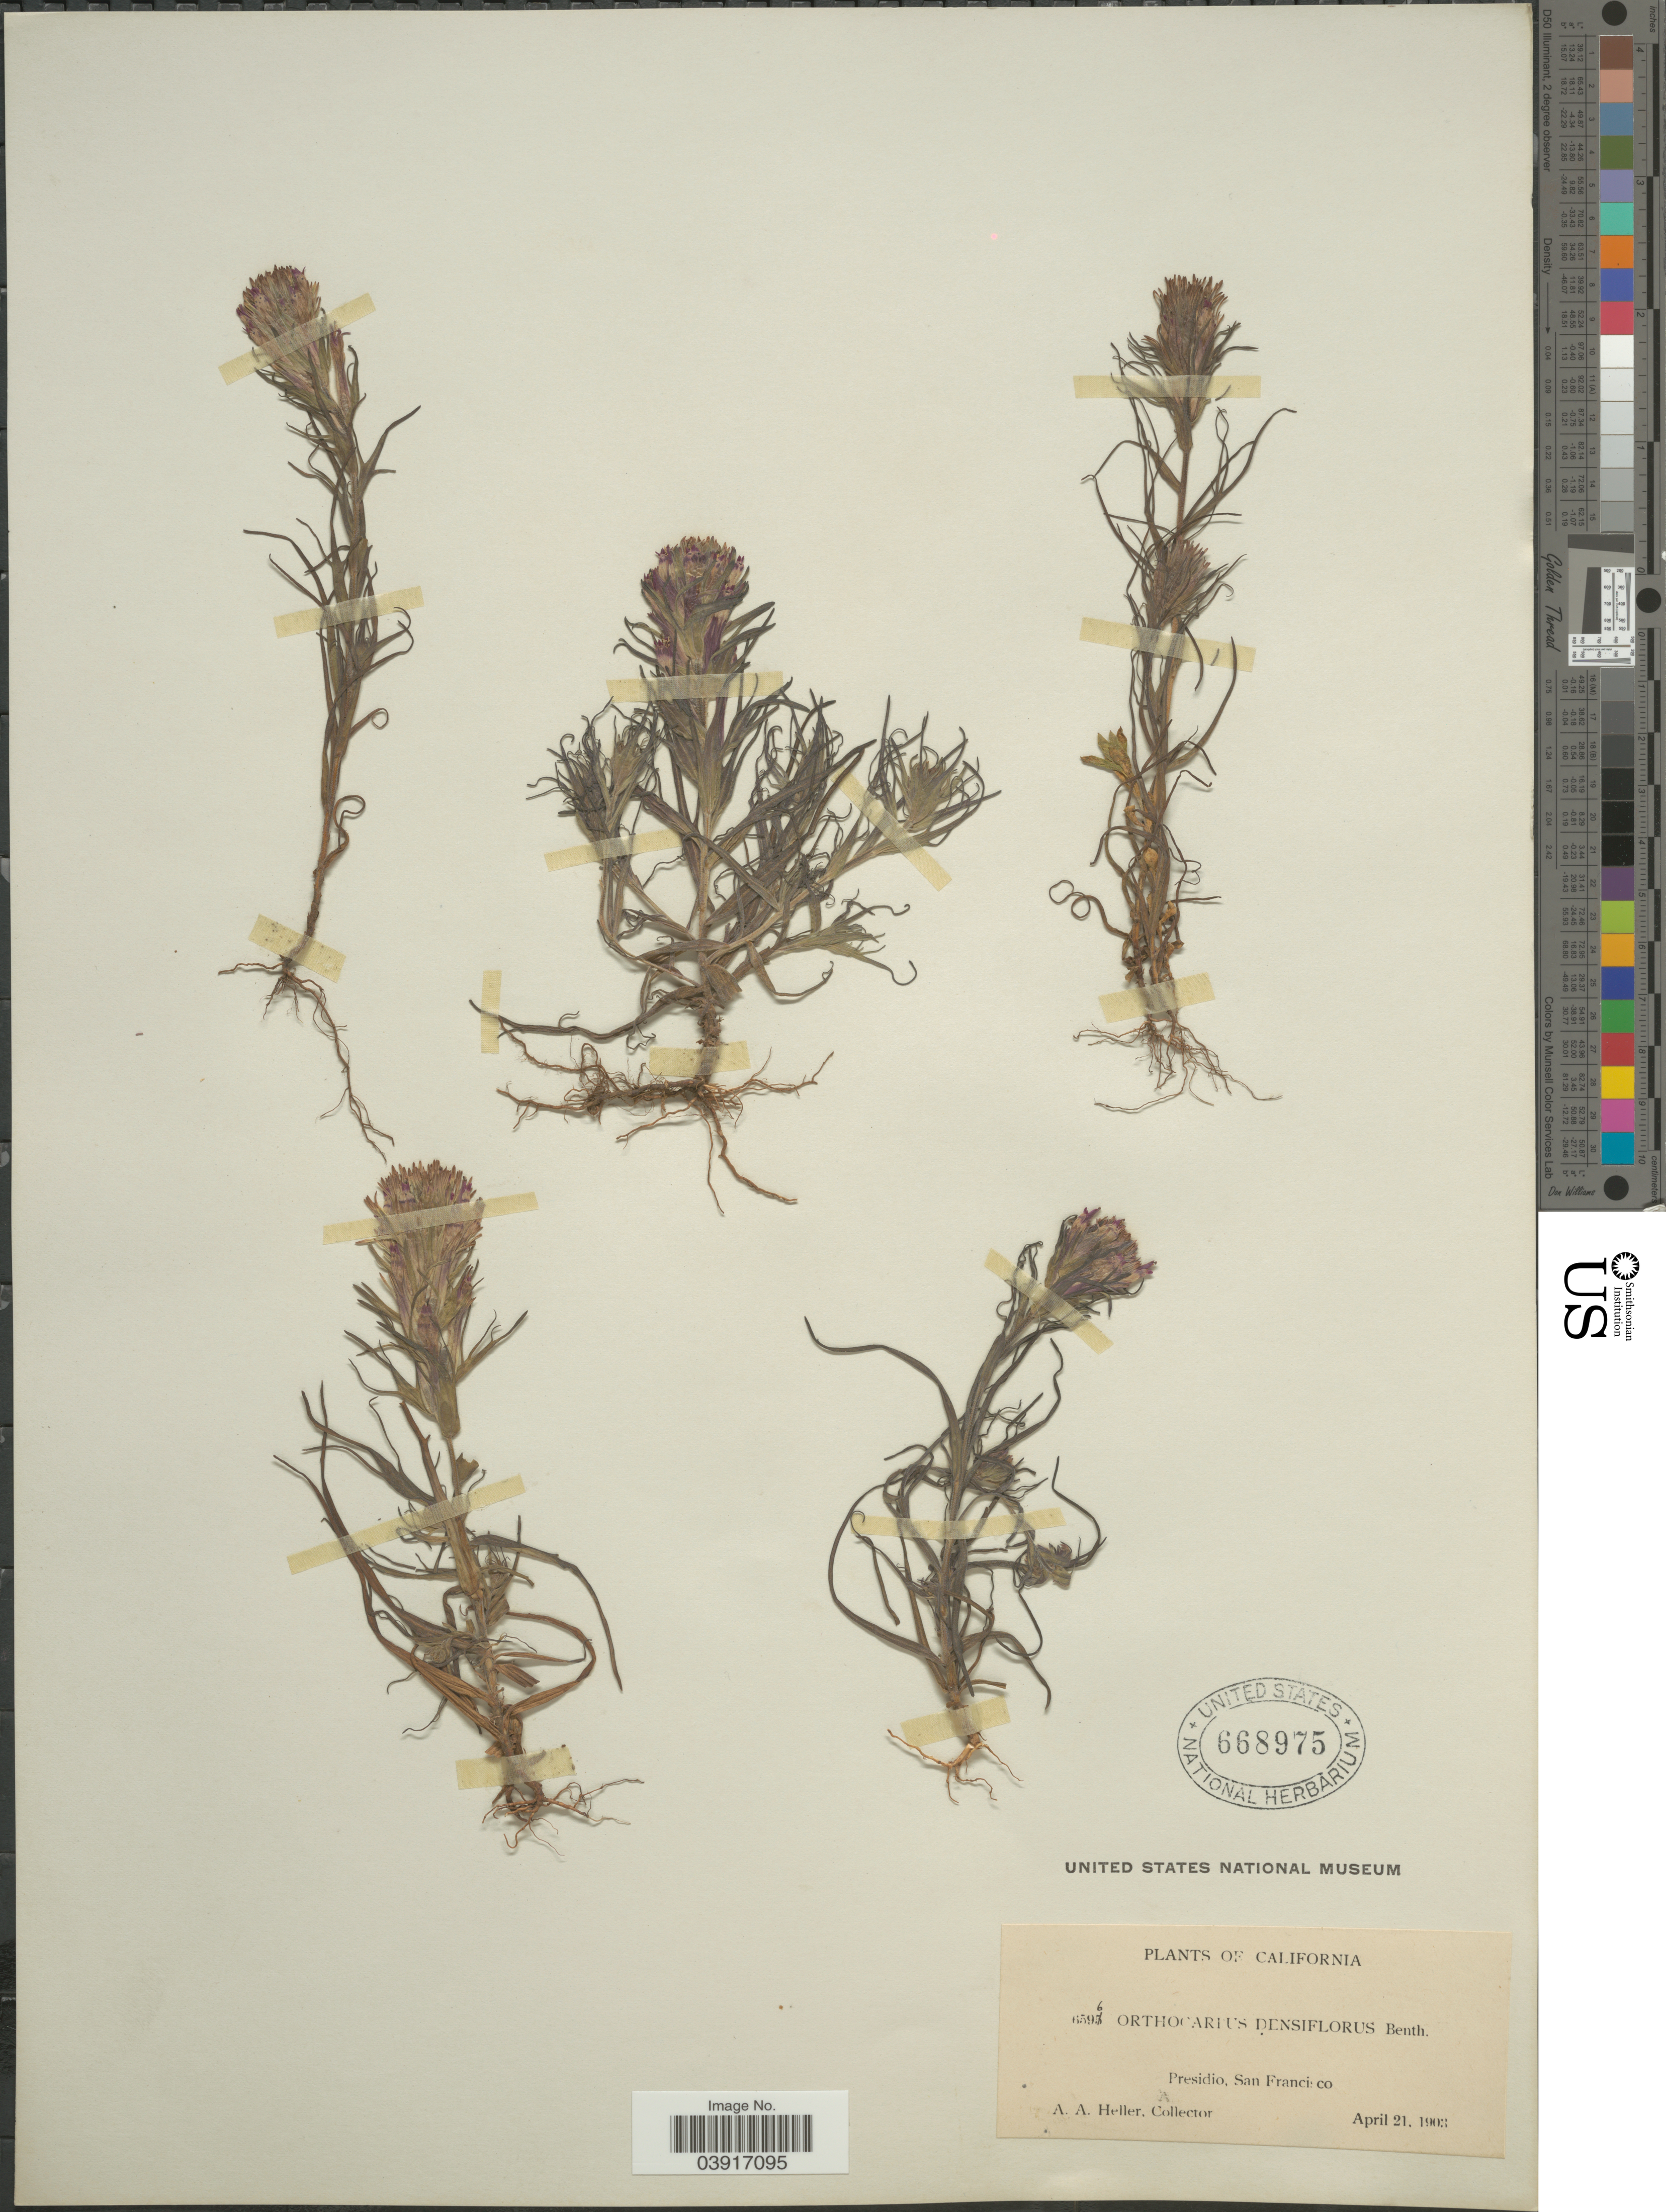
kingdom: Plantae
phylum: Tracheophyta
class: Magnoliopsida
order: Lamiales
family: Orobanchaceae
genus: Orthocarpus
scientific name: Orthocarpus densiflorus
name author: Benth.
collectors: A. A. Heller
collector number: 6596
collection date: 1903-04-21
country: United States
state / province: California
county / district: San Francisco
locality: Presidio, San Francisco.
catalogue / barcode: US 668975